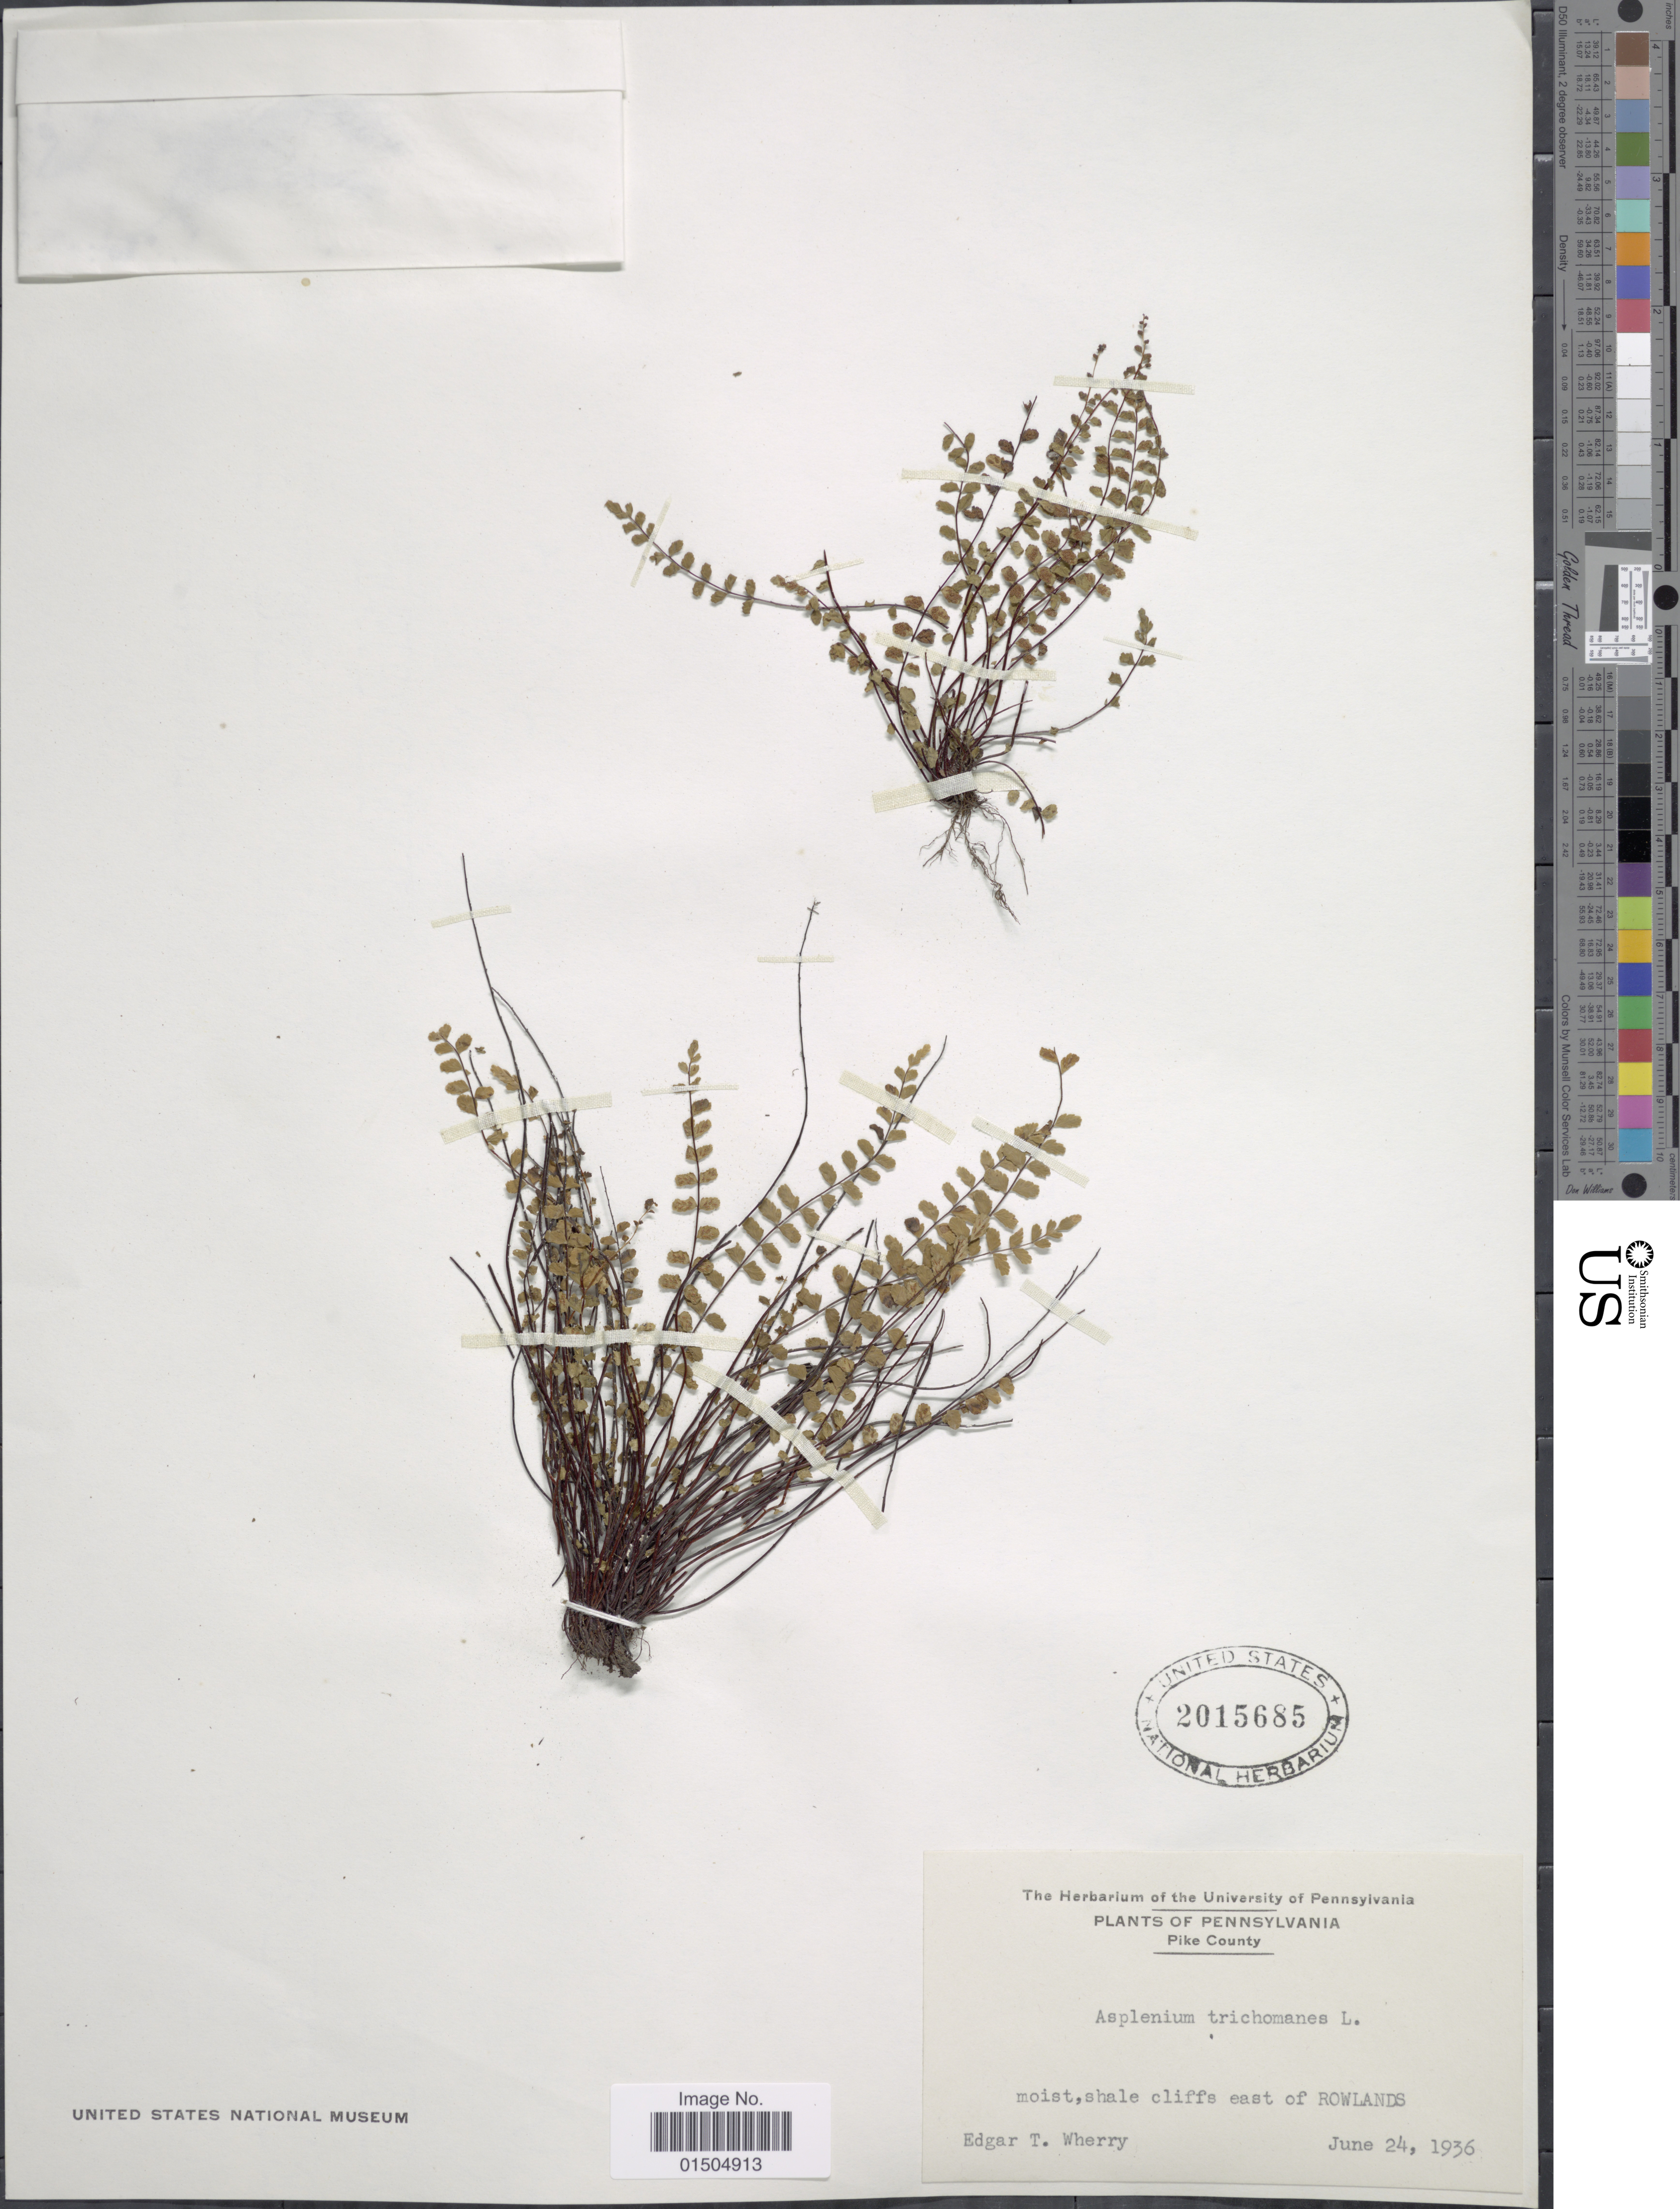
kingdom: Plantae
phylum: Tracheophyta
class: Polypodiopsida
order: Polypodiales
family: Aspleniaceae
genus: Asplenium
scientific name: Asplenium trichomanes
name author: L.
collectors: E. T. Wherry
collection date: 1936-06-24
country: United States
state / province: Pennsylvania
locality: Pike County. Moist, shale cliffs east of Rowlands.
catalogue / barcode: US 2015685